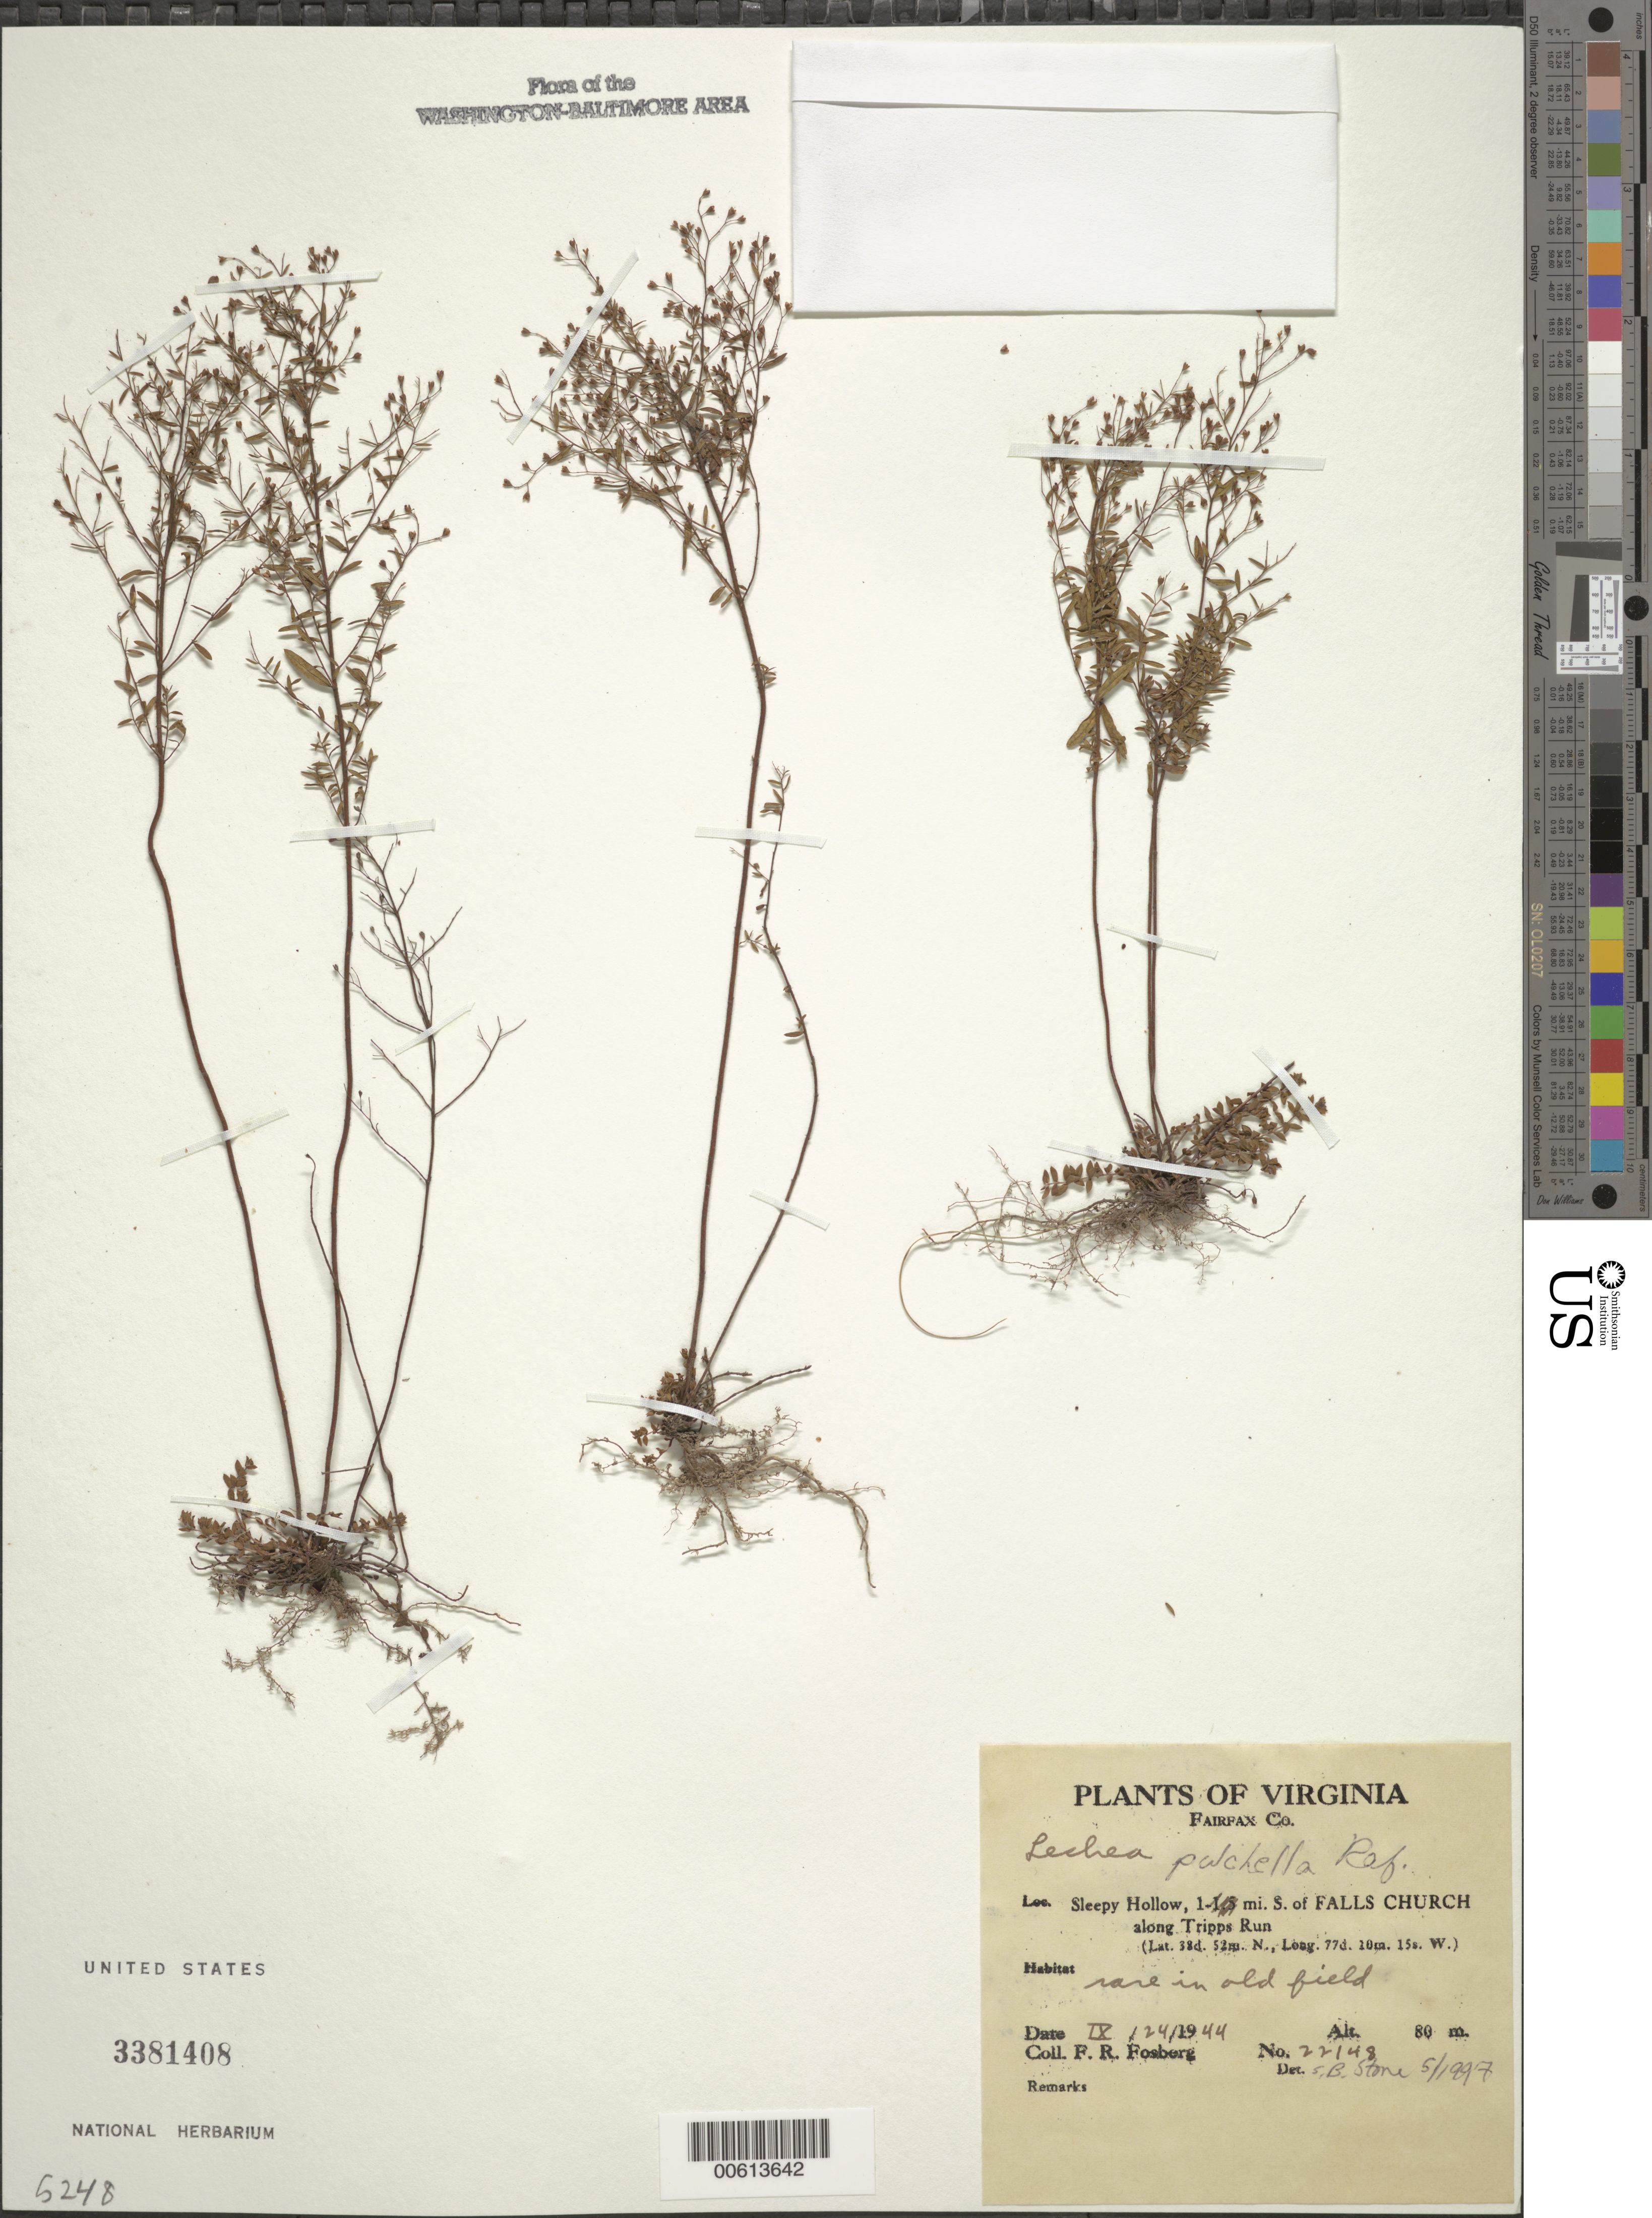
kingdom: Plantae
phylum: Tracheophyta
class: Magnoliopsida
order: Malvales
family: Cistaceae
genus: Lechea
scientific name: Lechea pulchella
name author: Raf.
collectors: F. R. Fosberg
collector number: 23148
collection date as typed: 24 Sep 1944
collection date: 1944-09-24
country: United States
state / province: Virginia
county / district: Fairfax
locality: Sleepy Hollow, S of Falls Church along Tripps Run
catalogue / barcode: US 3381408